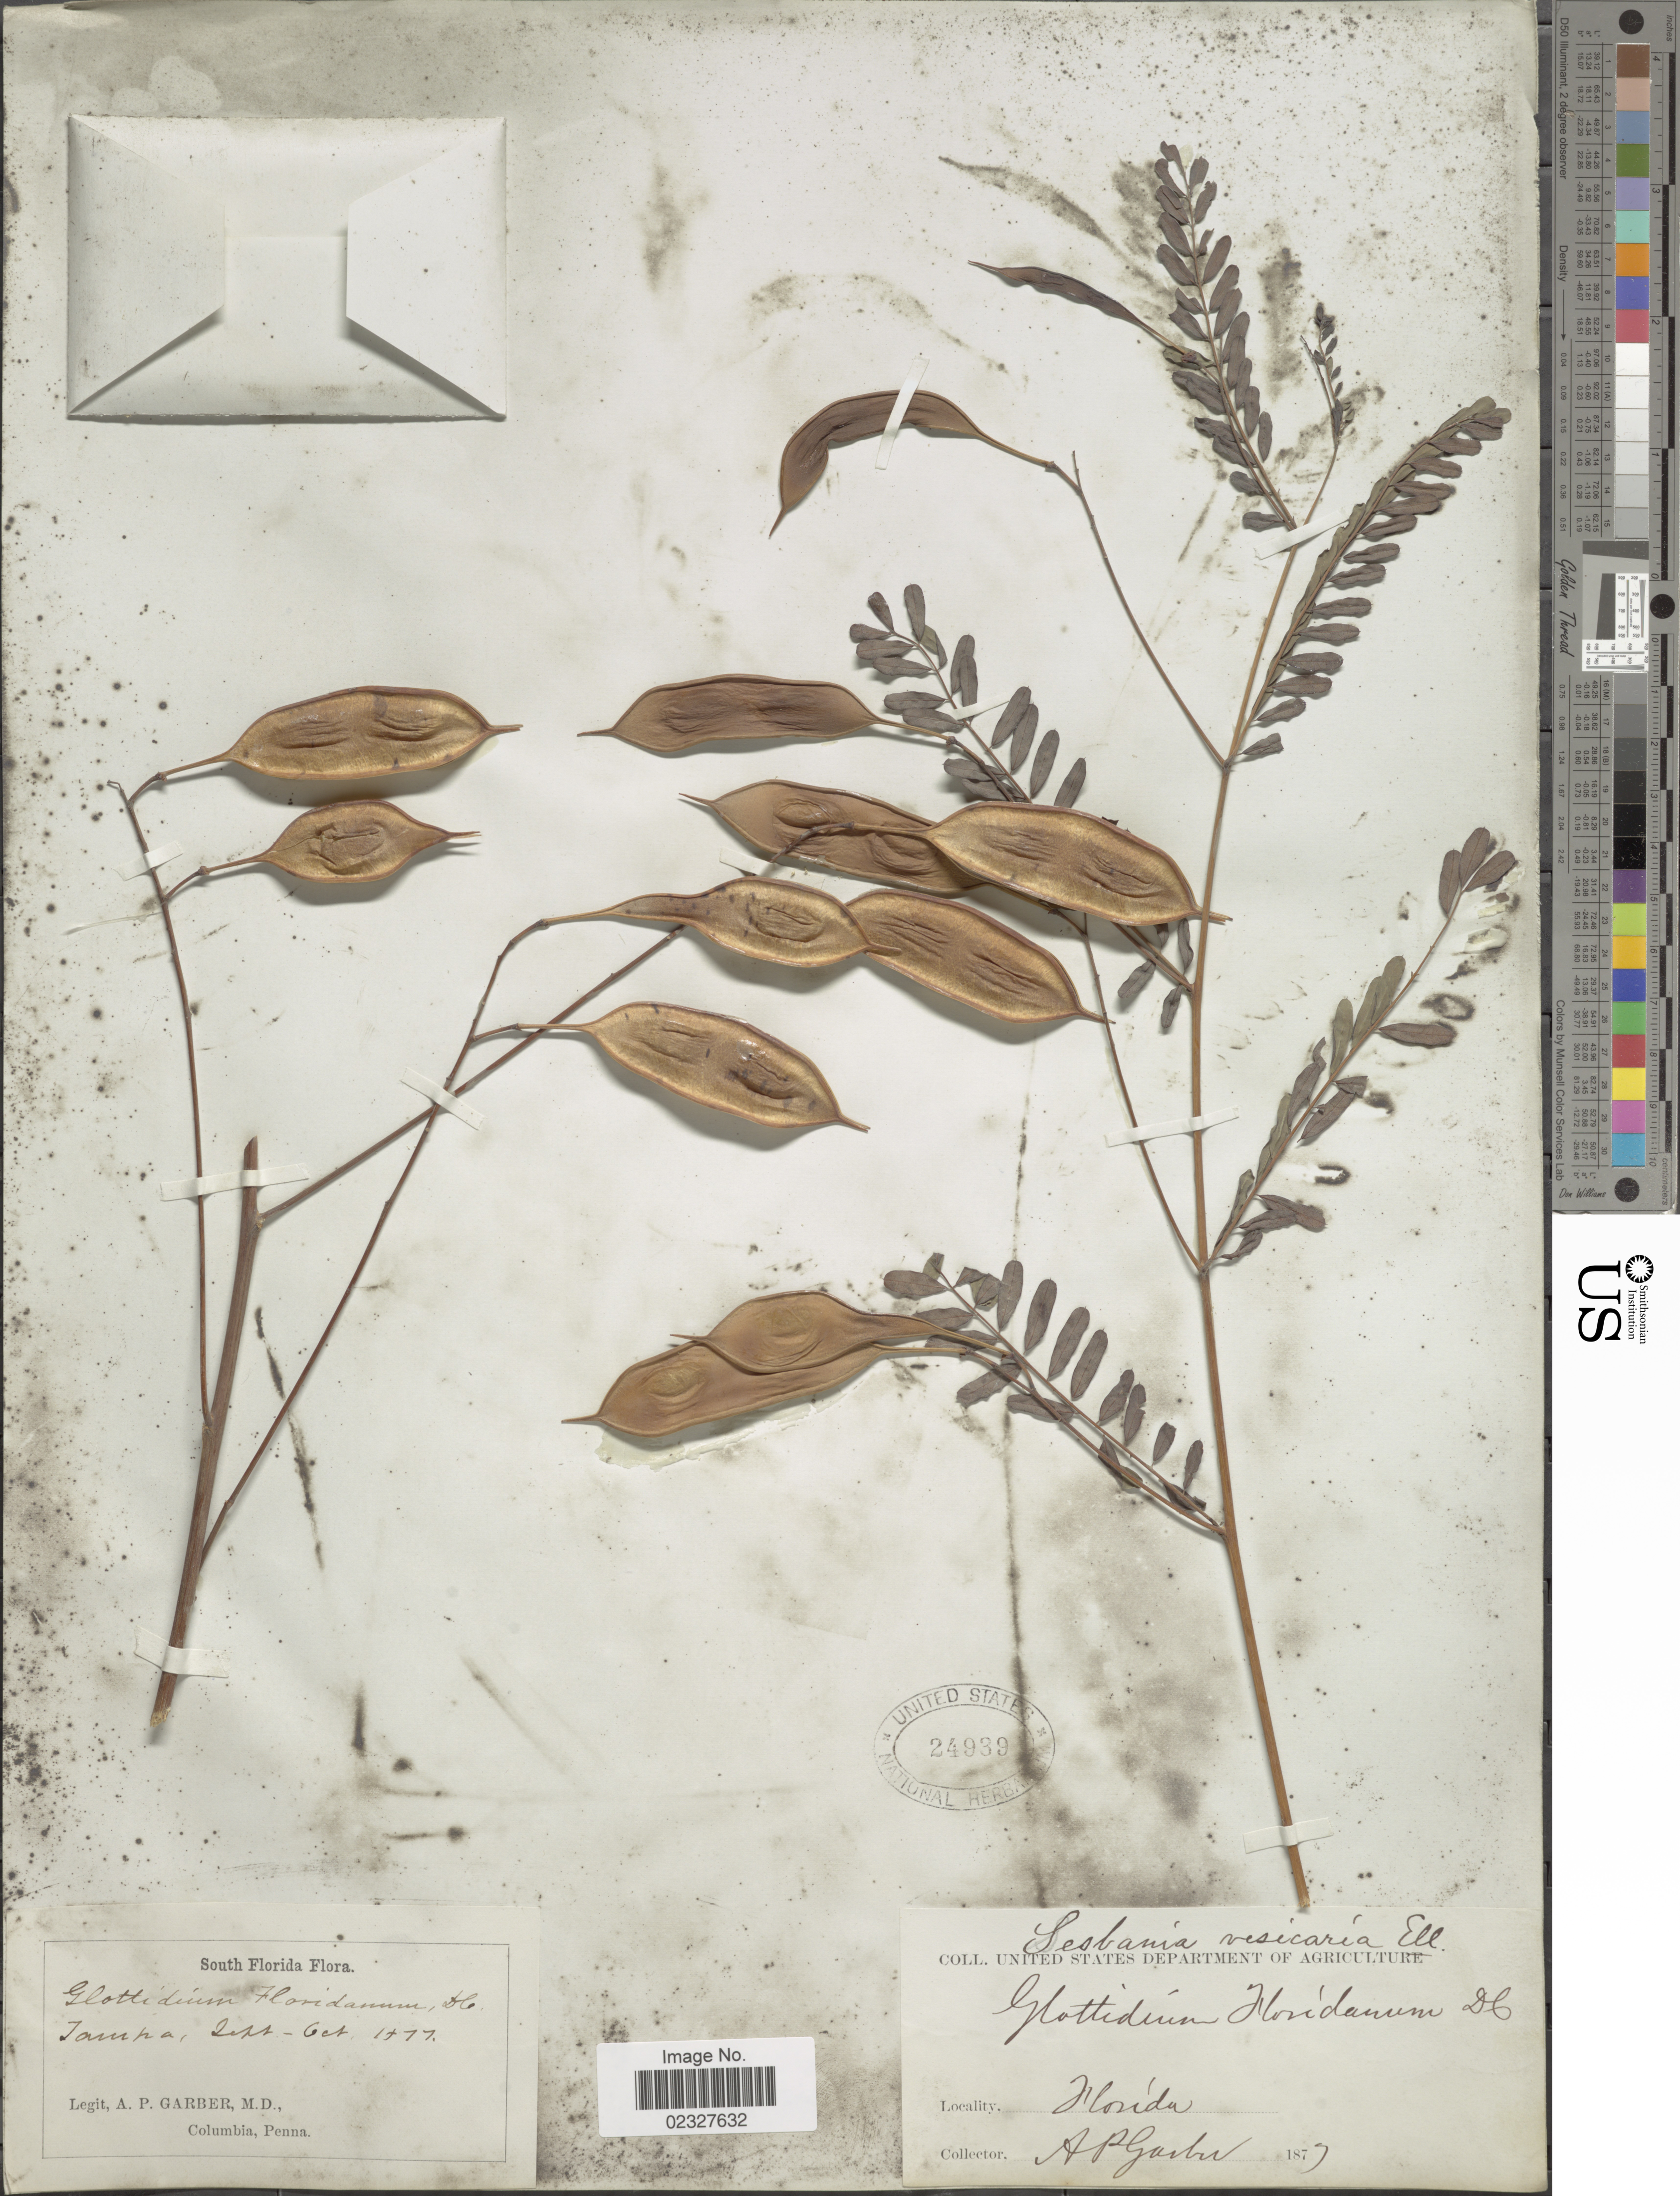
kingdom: Plantae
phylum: Tracheophyta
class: Magnoliopsida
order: Fabales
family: Fabaceae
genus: Sesbania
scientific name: Sesbania vesicaria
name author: (Jacq.) Elliott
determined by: Strong, Mark T., (BOT), Smithsonian Institution - National Museum of Natural History (UNITED STATES)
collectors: A. P. Garber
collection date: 1877-09/1877-10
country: United States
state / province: Florida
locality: South Florida, Tampa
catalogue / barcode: US 24939